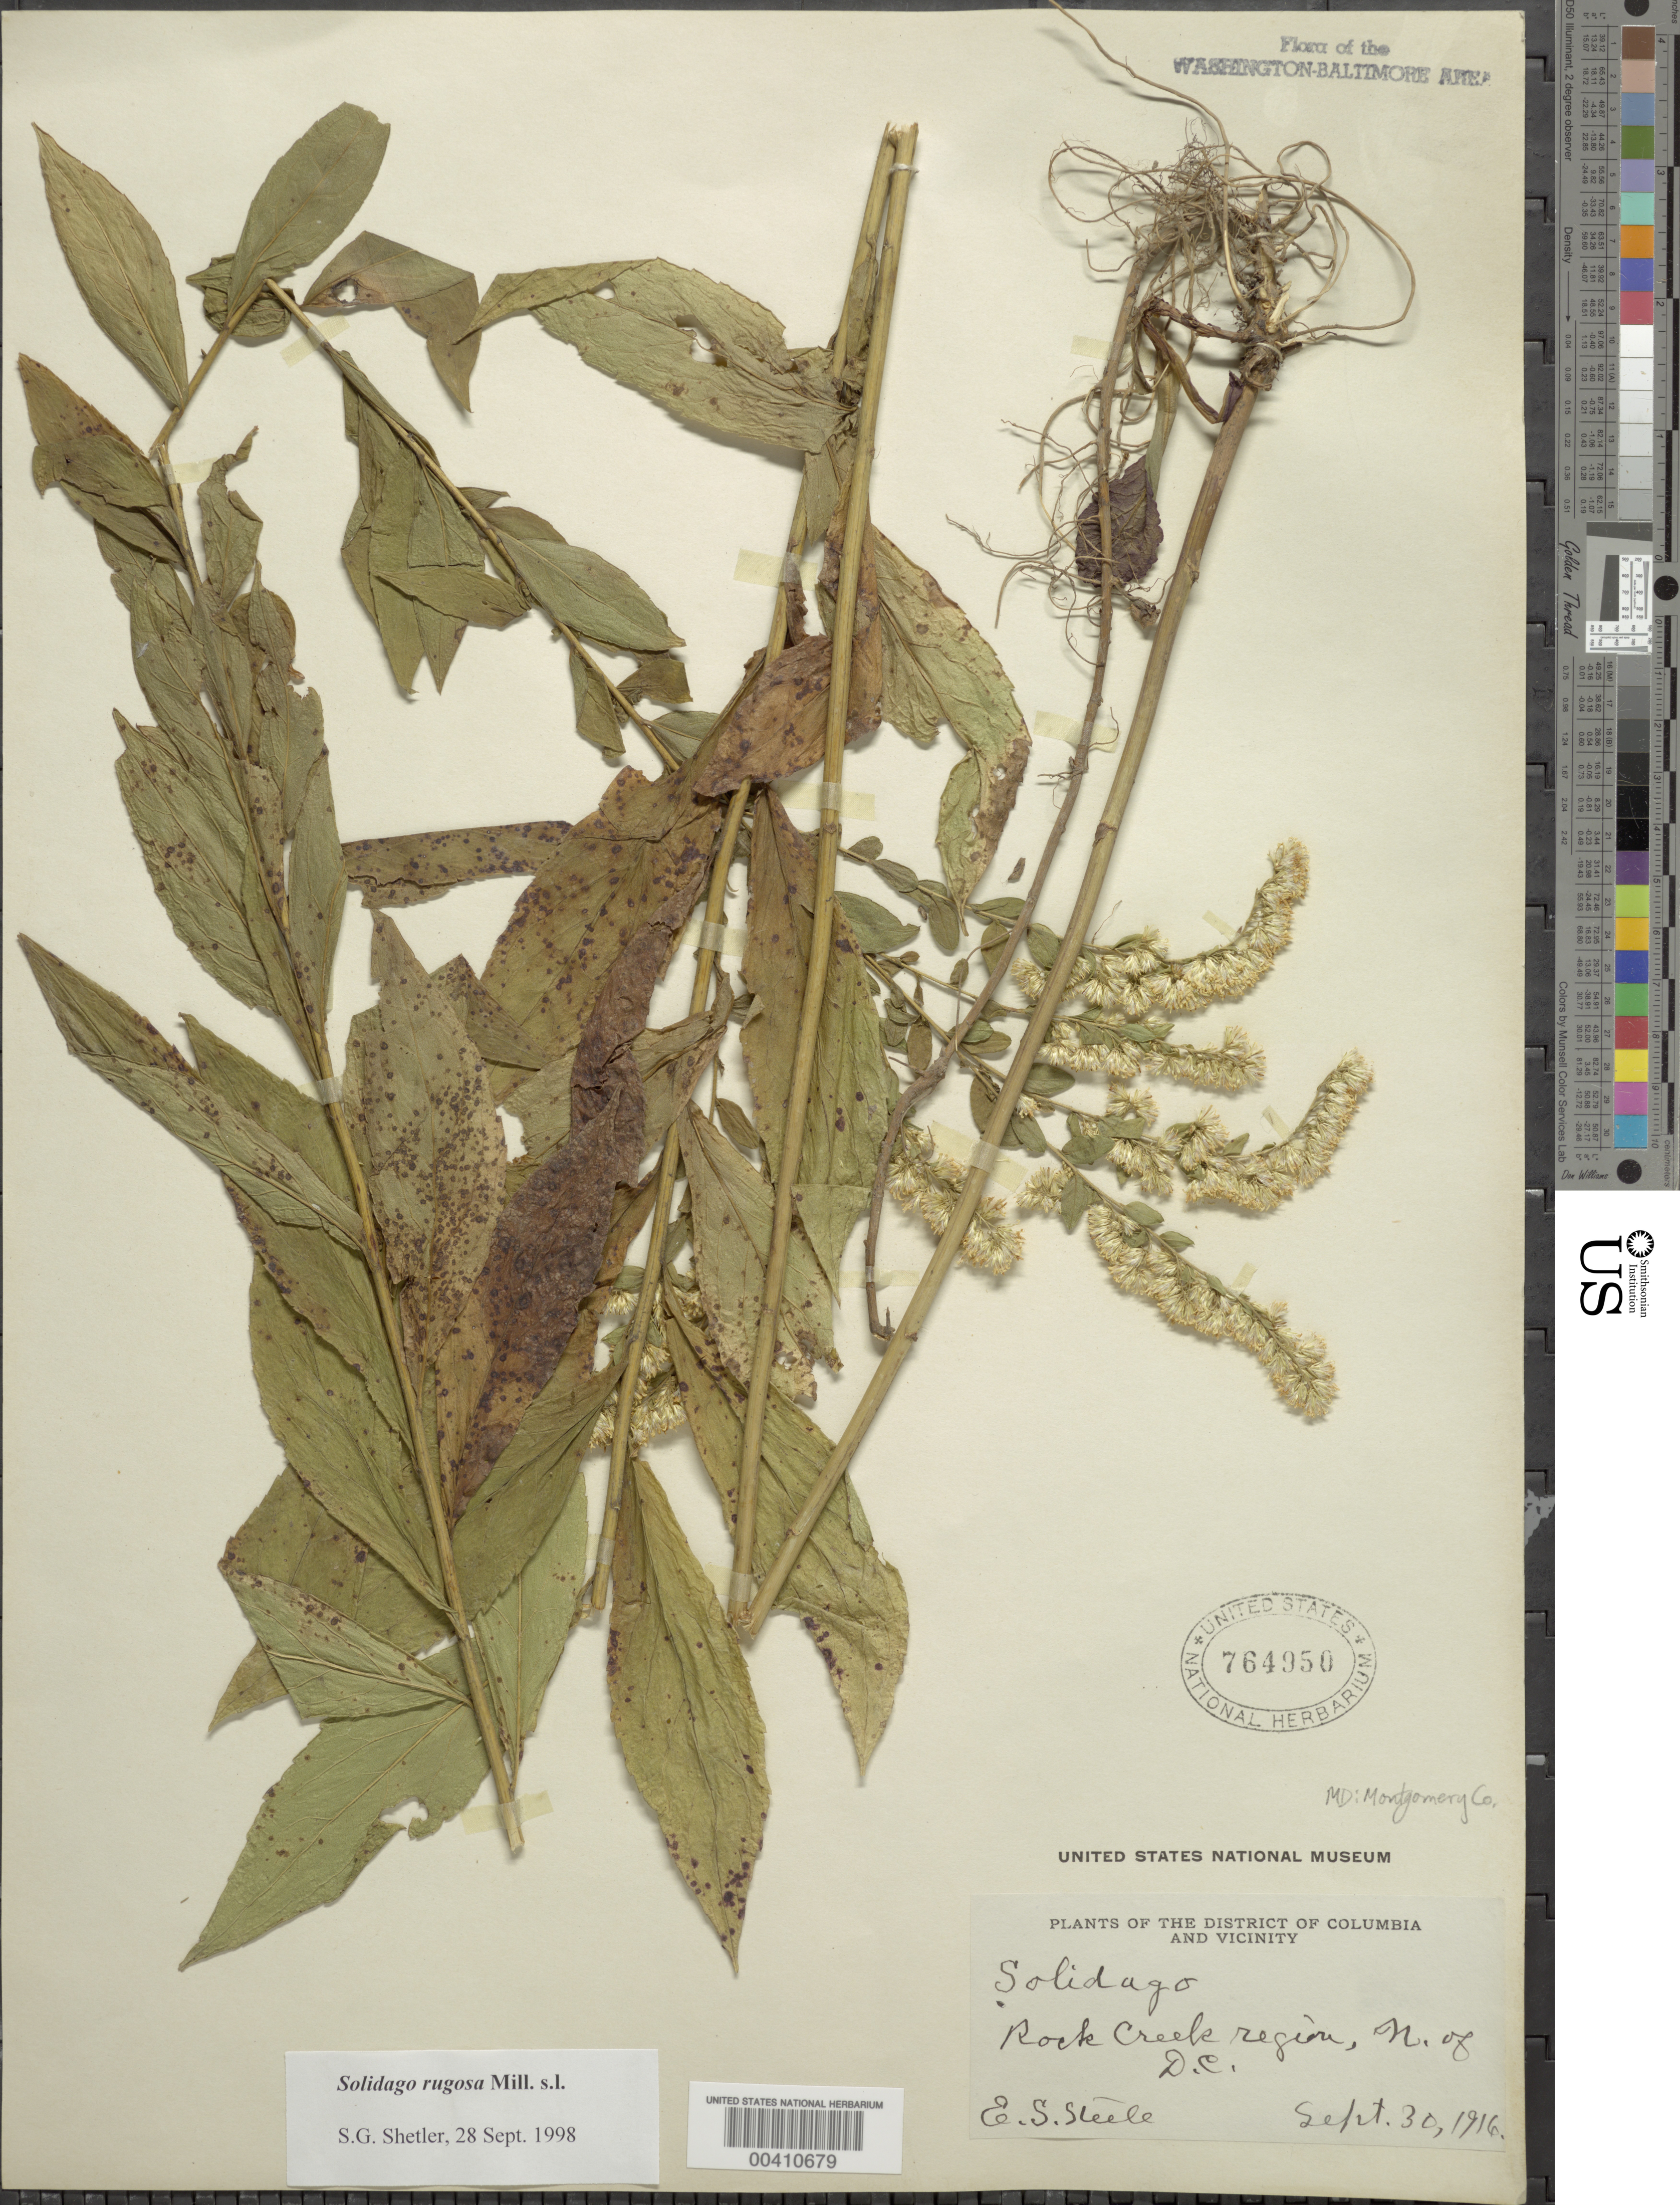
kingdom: Plantae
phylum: Tracheophyta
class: Magnoliopsida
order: Asterales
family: Asteraceae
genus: Solidago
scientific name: Solidago rugosa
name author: Mill.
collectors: E. Steele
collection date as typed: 30 Sep 1916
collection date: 1916-09-30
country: United States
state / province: Maryland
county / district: Montgomery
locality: Rock Creek Region Rock Creek Park & vicinity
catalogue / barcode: US 764950